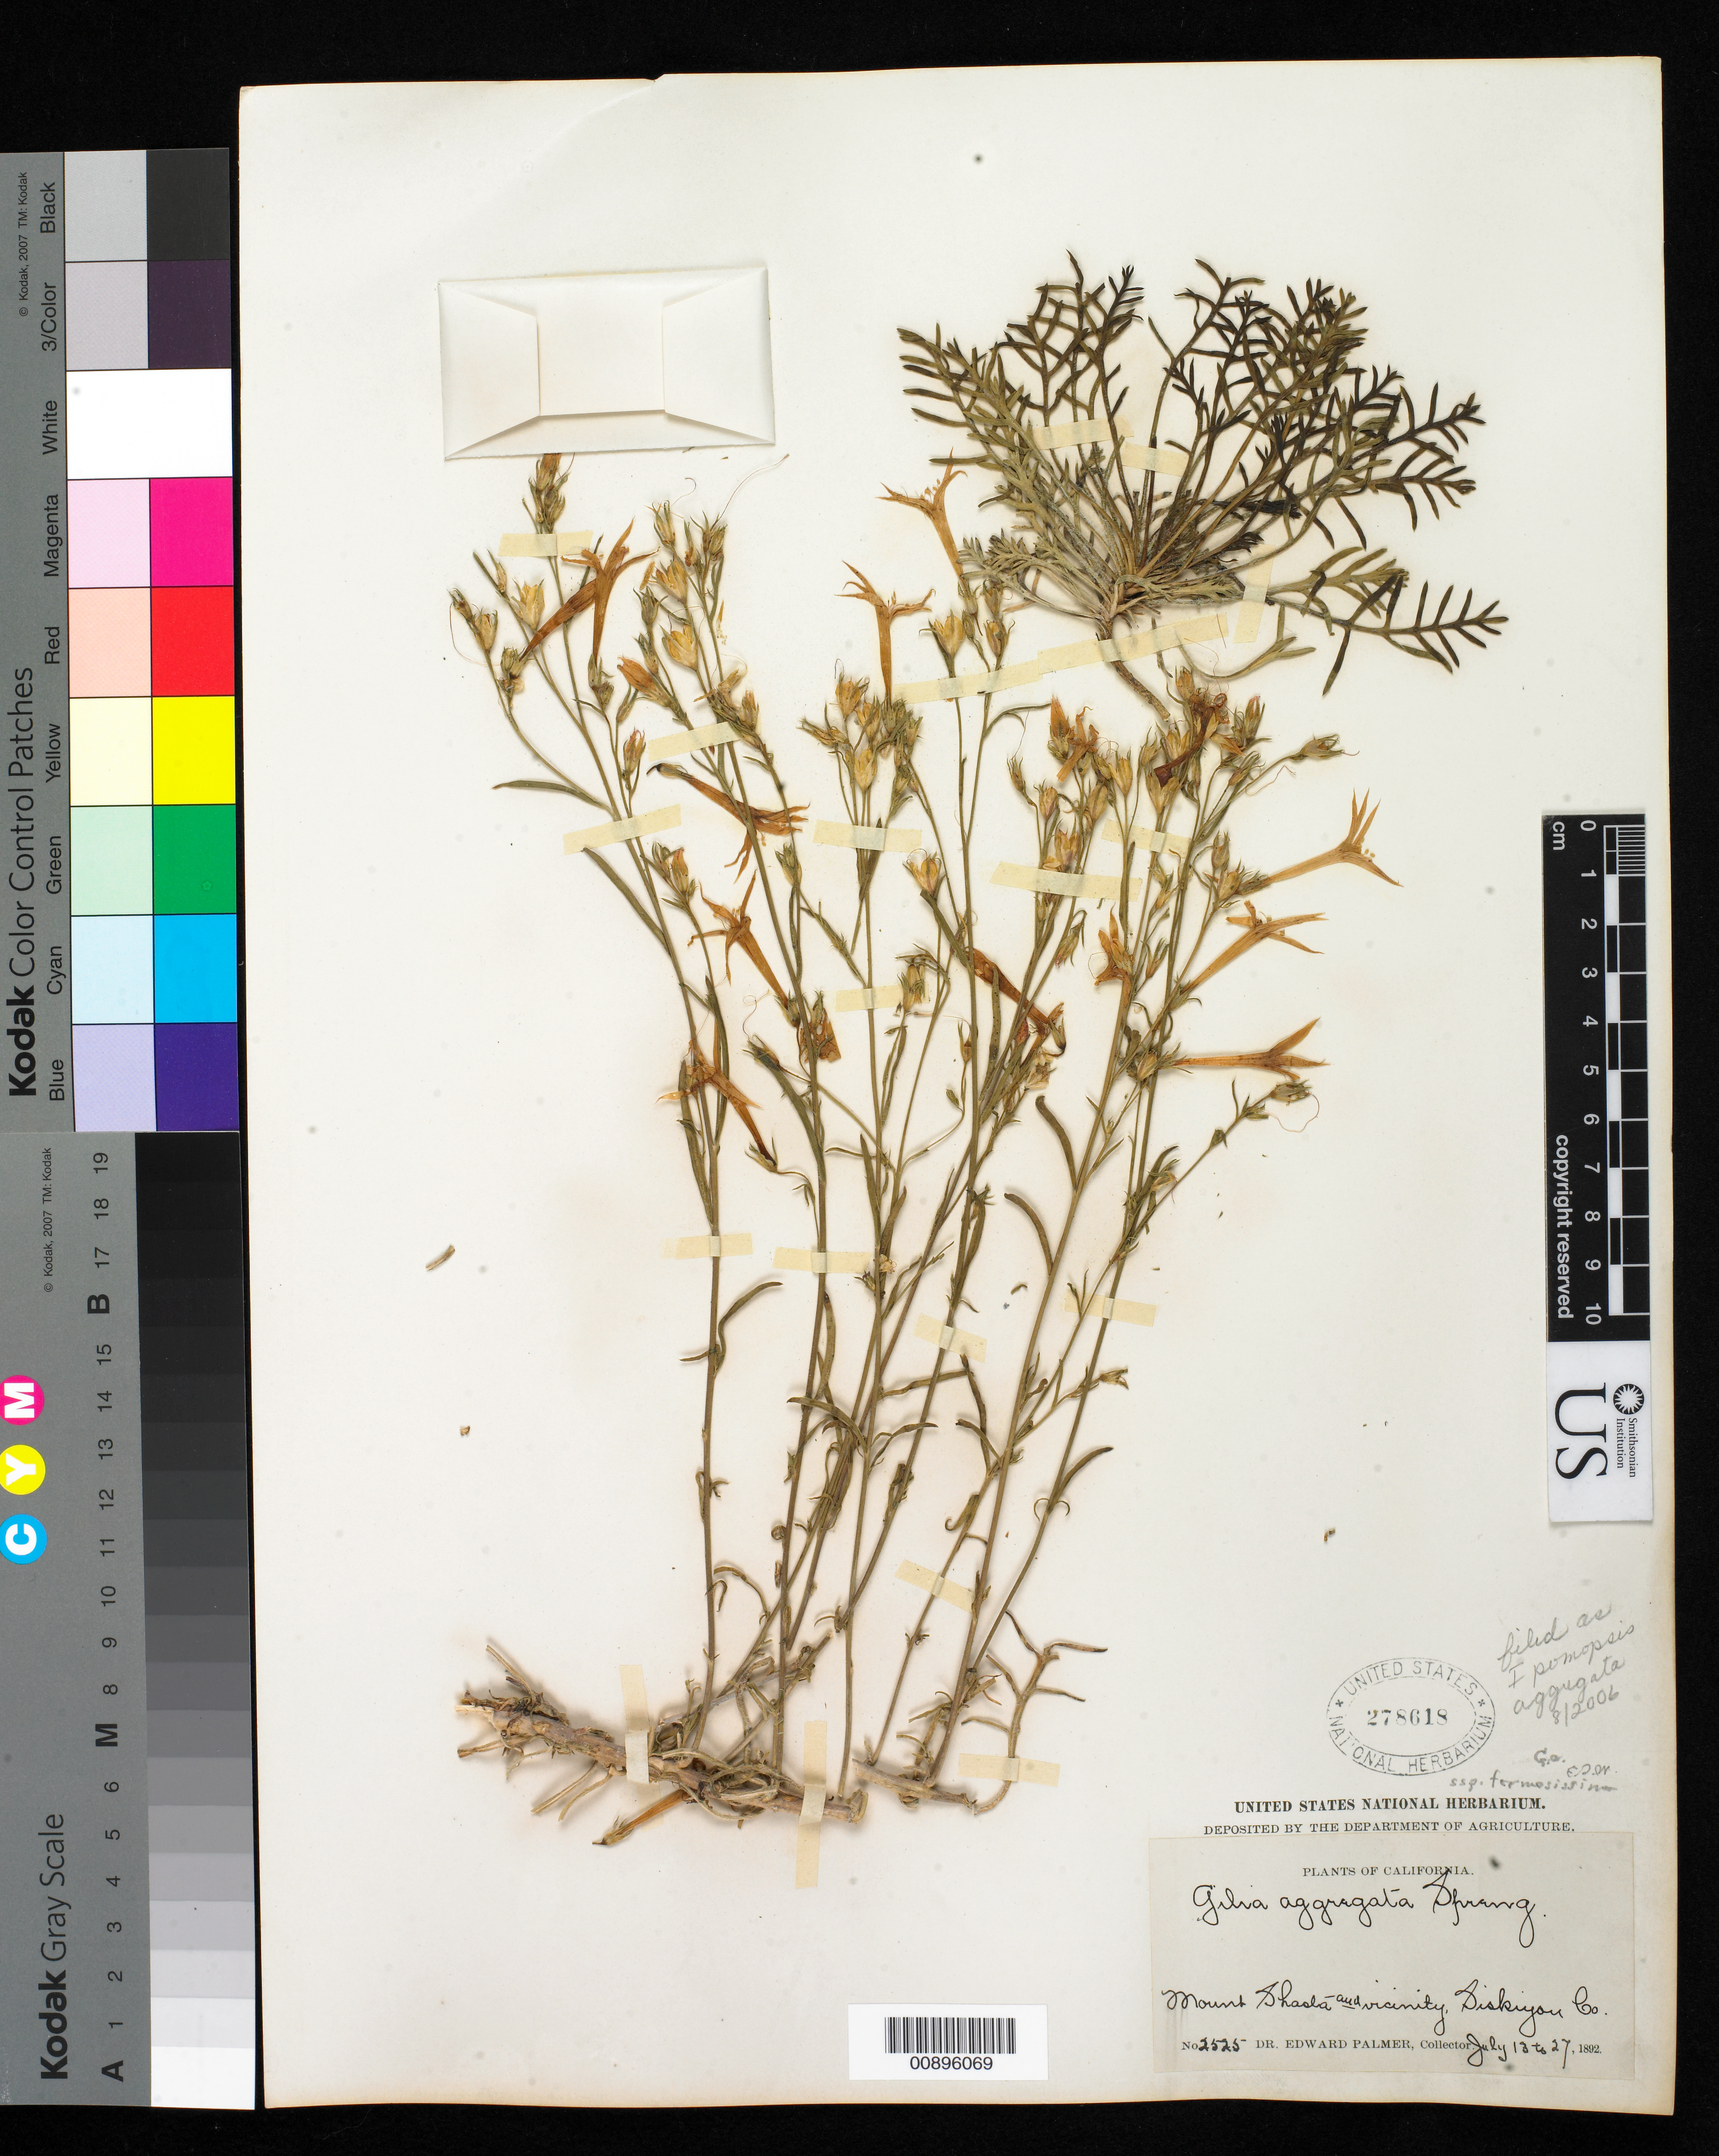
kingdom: Plantae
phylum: Tracheophyta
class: Magnoliopsida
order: Ericales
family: Polemoniaceae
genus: Ipomopsis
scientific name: Ipomopsis aggregata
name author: (Pursh) V.E. Grant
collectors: E. Palmer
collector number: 2525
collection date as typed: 13 Jul 1892 to 27 Jul 1892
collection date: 1892-07-13/1892-07-27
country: United States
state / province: California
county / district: Siskiyou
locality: Mount Shasta and vicinity, Siskiyou County, California.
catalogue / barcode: US 278618